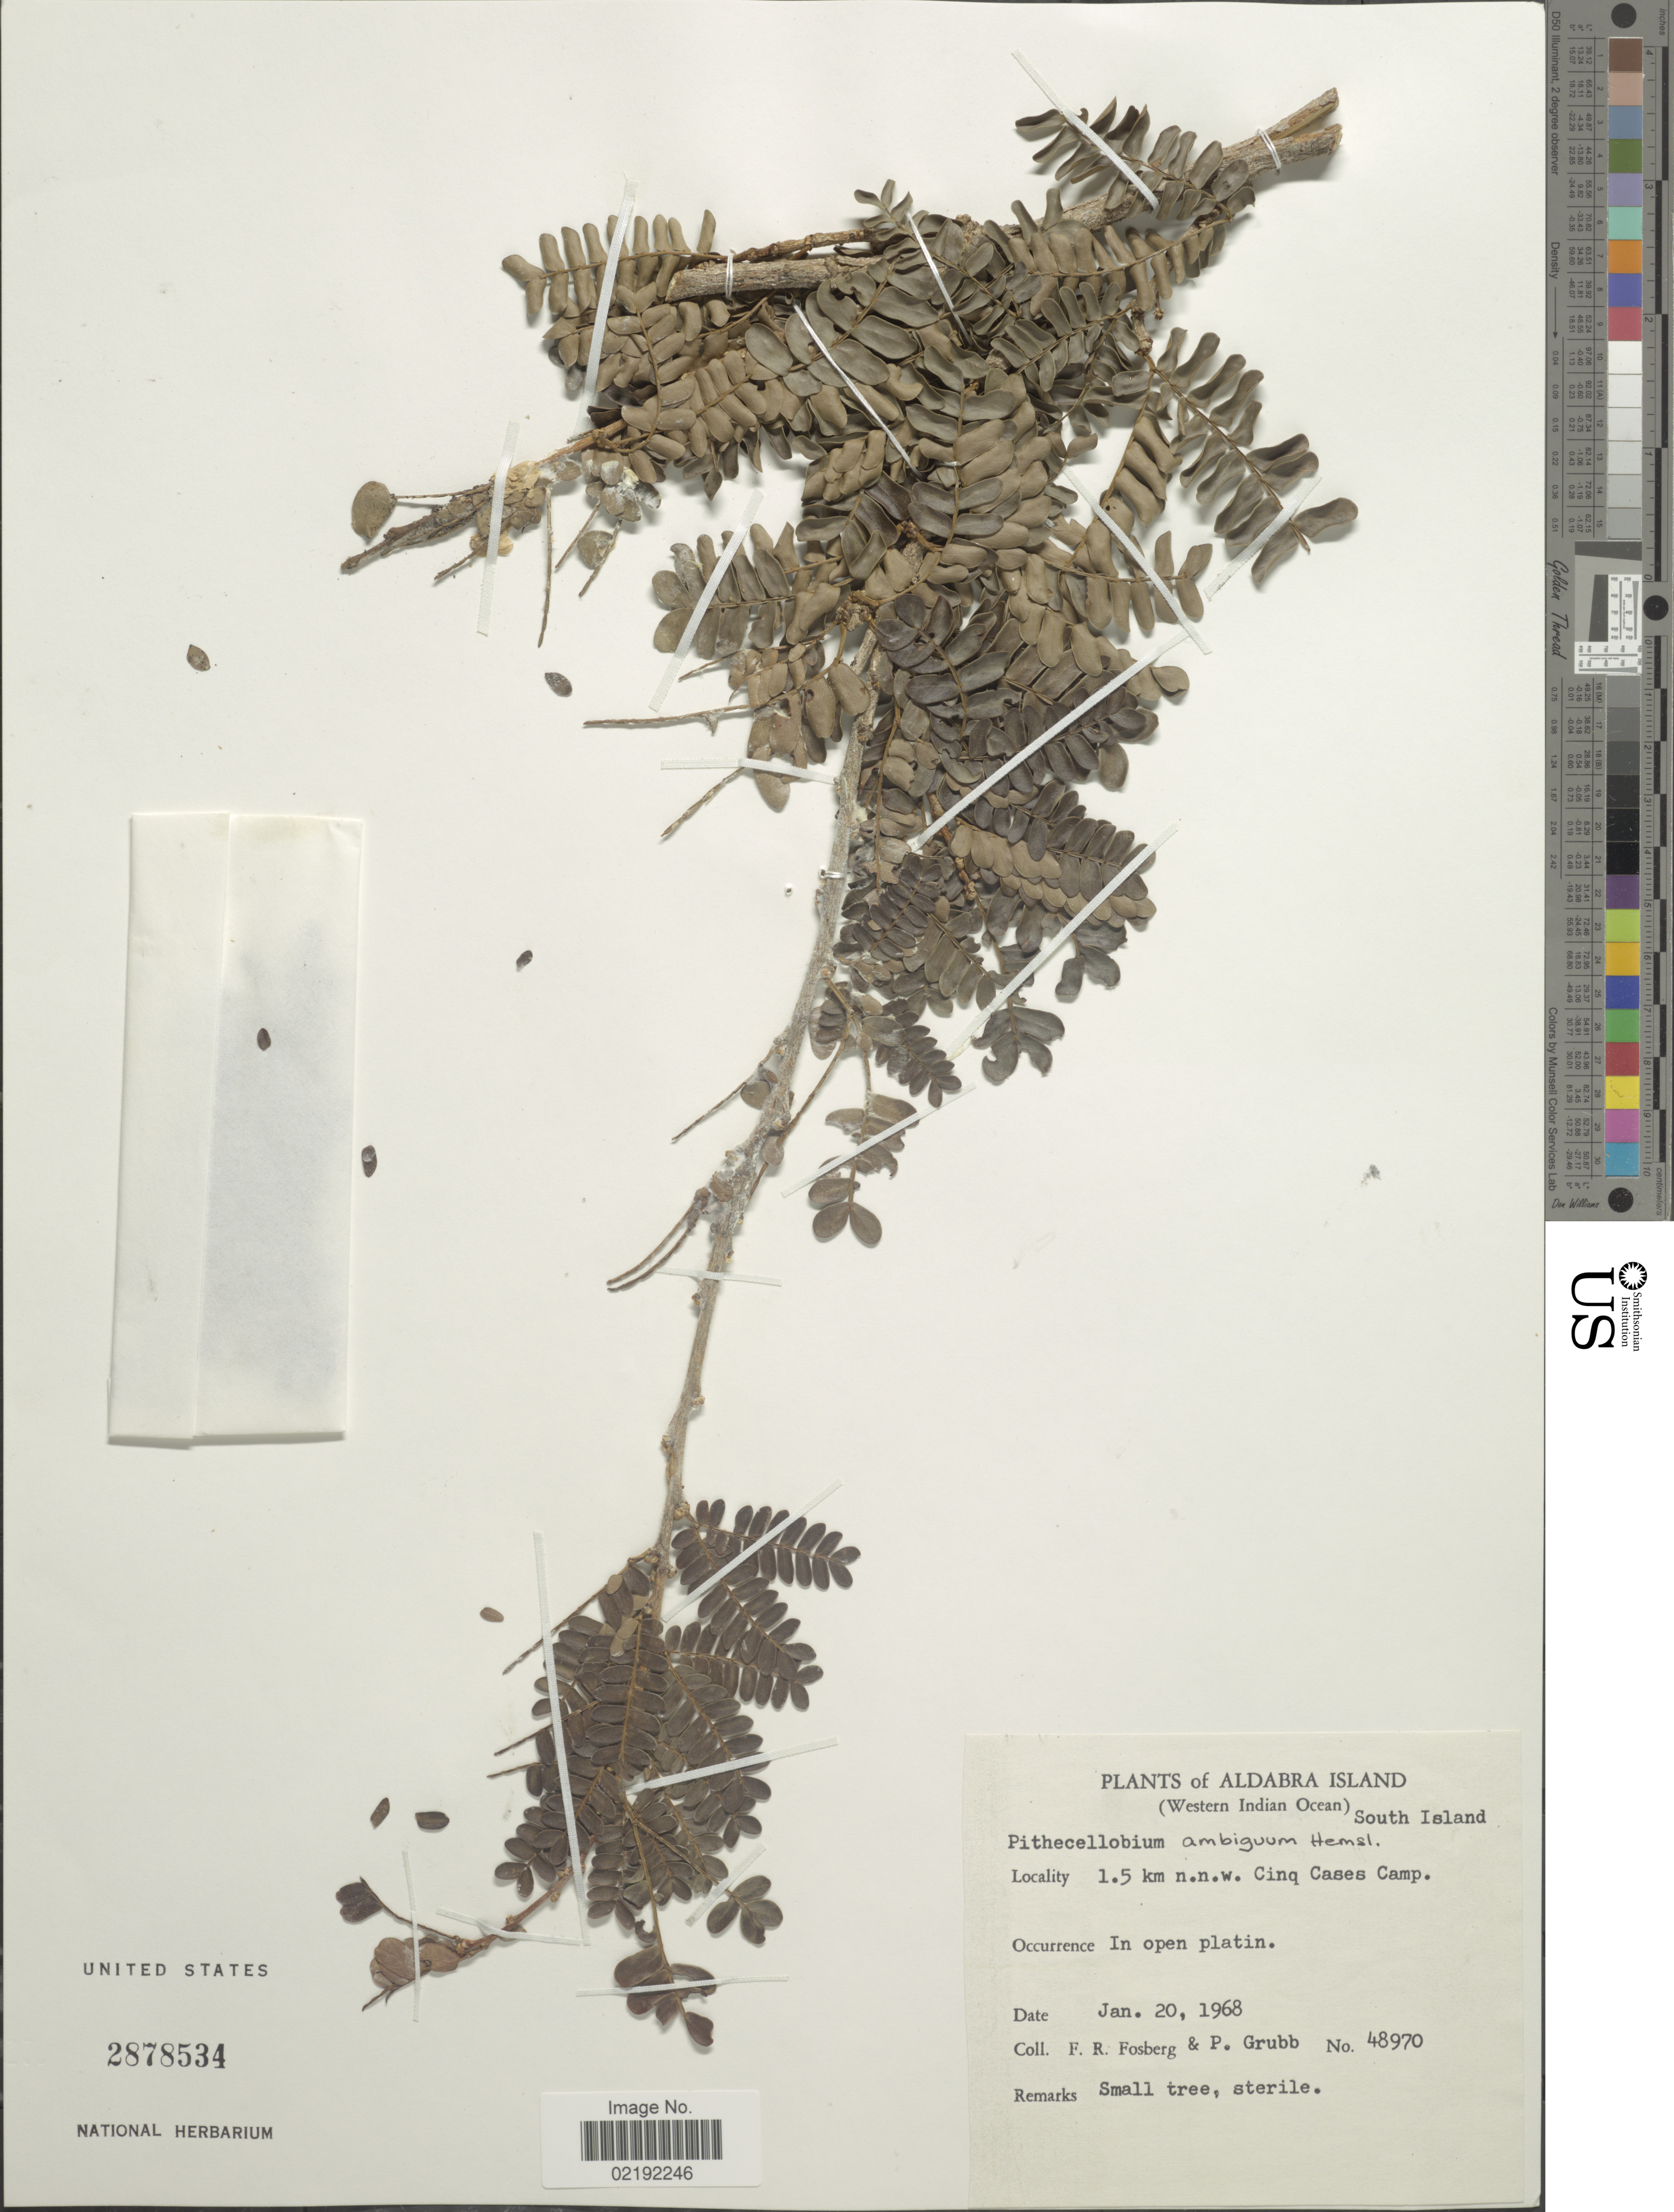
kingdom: Plantae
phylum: Tracheophyta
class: Magnoliopsida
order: Fabales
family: Fabaceae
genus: Viguieranthus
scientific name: Viguieranthus alternans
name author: (Benth.) Villiers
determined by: Strong, M. T., (US), Smithsonian Institution - National Museum of Natural History (UNITED STATES)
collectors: F. R. Fosberg & P. J. Grubb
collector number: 48970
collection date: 1968-01-20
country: Seychelles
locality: Aldabra Island (Western Indian Ocean), South Island, 1.5 km n.n.w. Cinq Cases Camp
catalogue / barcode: US 2878534